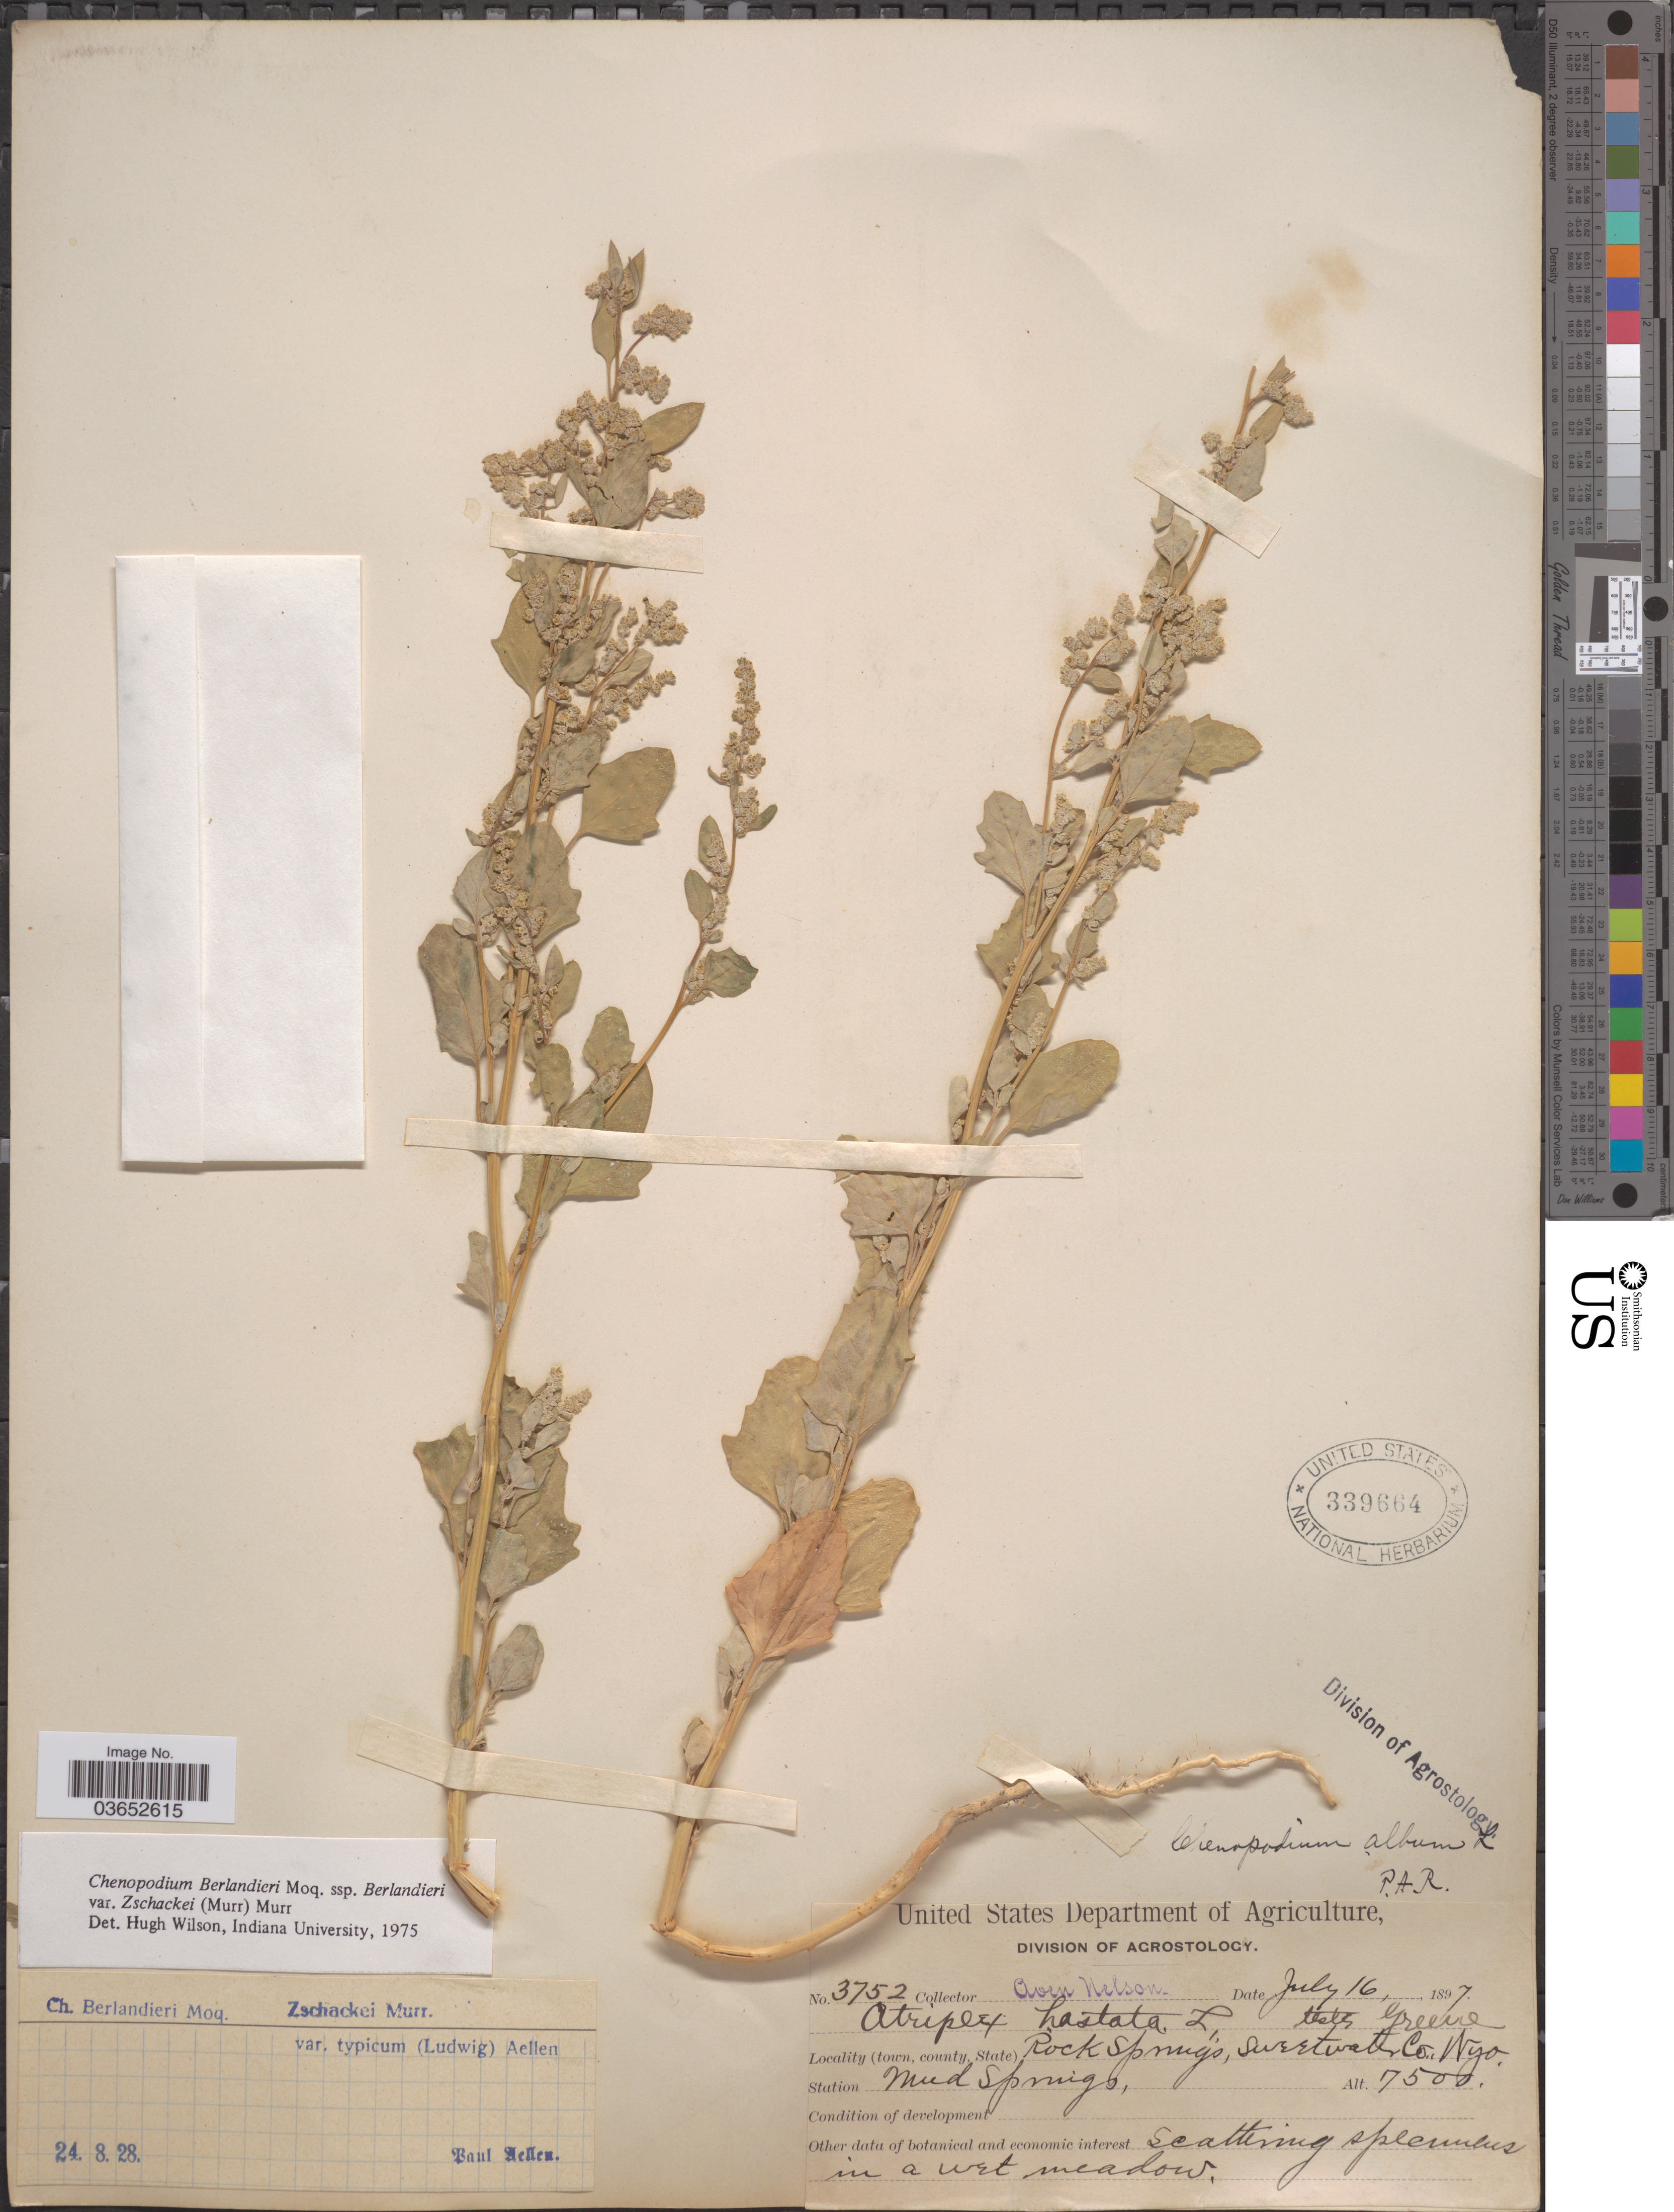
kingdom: Plantae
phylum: Tracheophyta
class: Magnoliopsida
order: Caryophyllales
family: Amaranthaceae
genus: Chenopodium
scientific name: Chenopodium berlandieri var. zschackei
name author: (Murr.) Murr.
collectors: A. Nelson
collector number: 3752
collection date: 1897-07-16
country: United States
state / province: Wyoming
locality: Rock Springs, Sweetwater Co. Station Mud Springs.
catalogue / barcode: US 339664